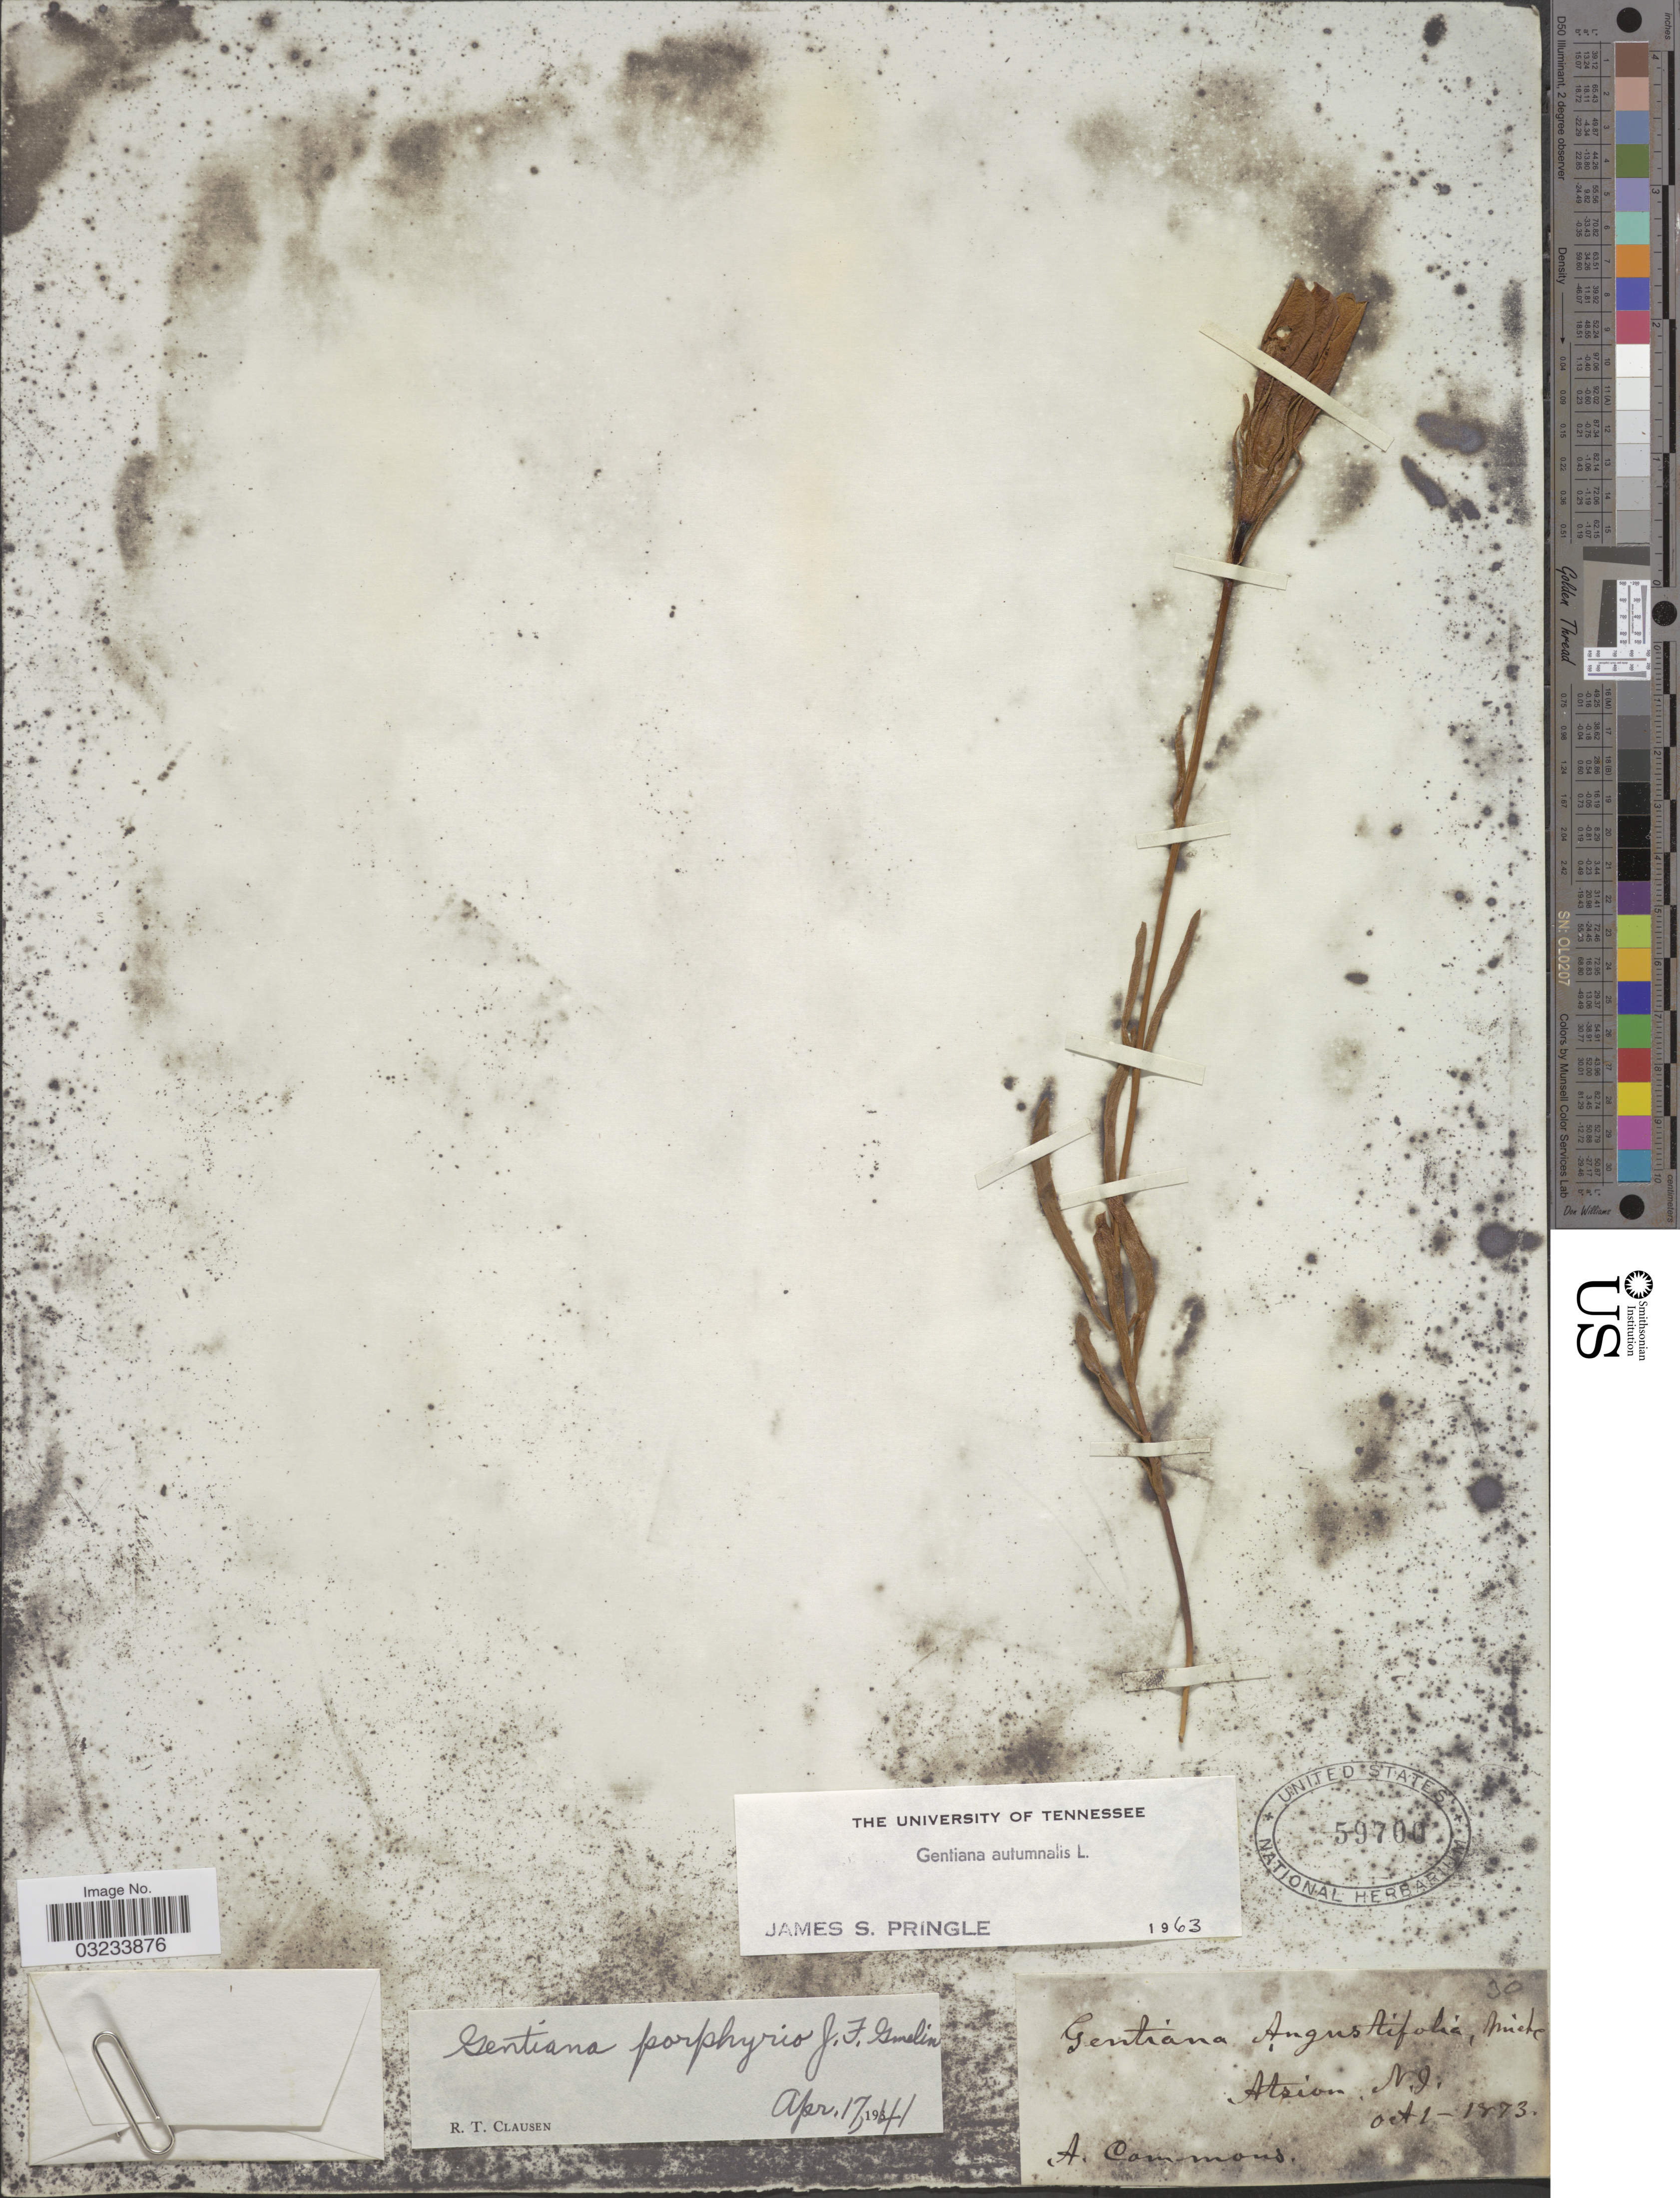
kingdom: Plantae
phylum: Tracheophyta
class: Magnoliopsida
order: Gentianales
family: Gentianaceae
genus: Gentiana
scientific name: Gentiana autumnalis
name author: L.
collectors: A. Commons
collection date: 1873-10-01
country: United States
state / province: New Jersey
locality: Atsion.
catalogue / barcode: US 59700